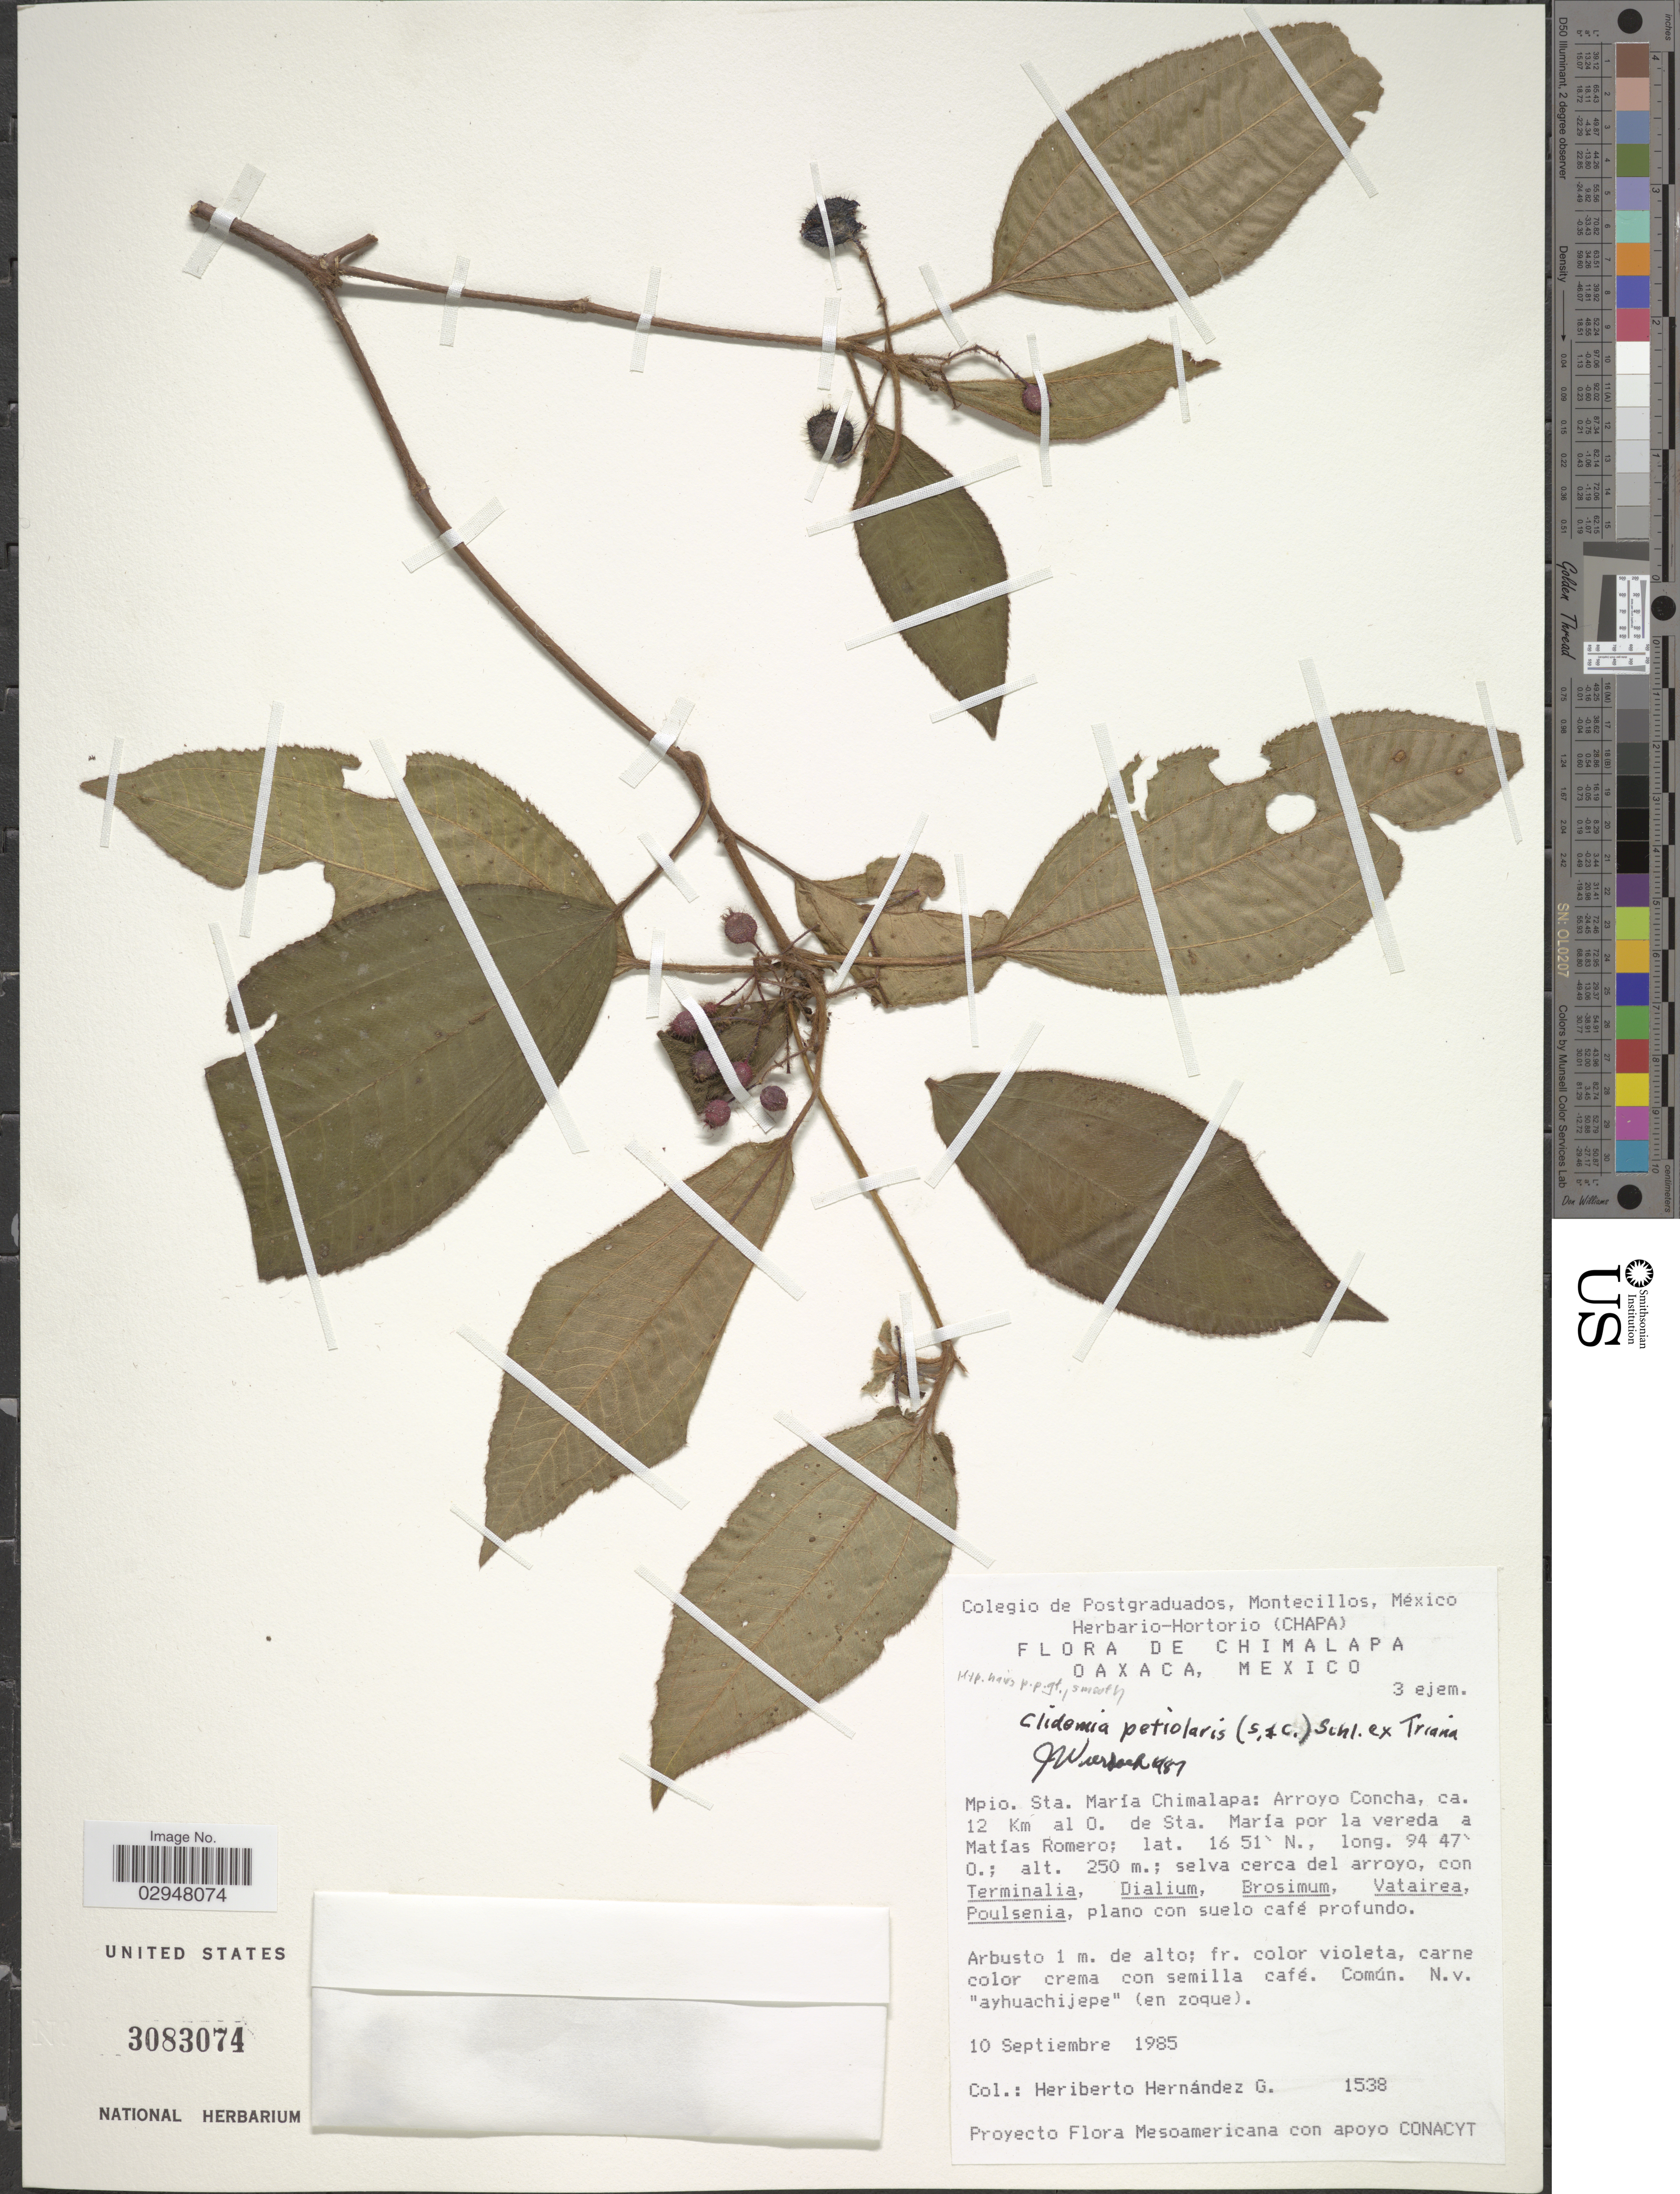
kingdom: Plantae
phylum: Tracheophyta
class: Magnoliopsida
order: Myrtales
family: Melastomataceae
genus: Clidemia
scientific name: Clidemia petiolaris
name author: (Schltdl. & Cham.) Schltdl. ex Triana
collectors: H. Hernandez G.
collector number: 1538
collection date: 1985-09-10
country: Mexico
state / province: Oaxaca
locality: Chimalapa, Mpio. Sta. María Chimalapa, Arroyo Concha, ca. 12 Km al O. de Sta. María por la vereda a Matías Romero.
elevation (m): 250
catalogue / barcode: US 3083074